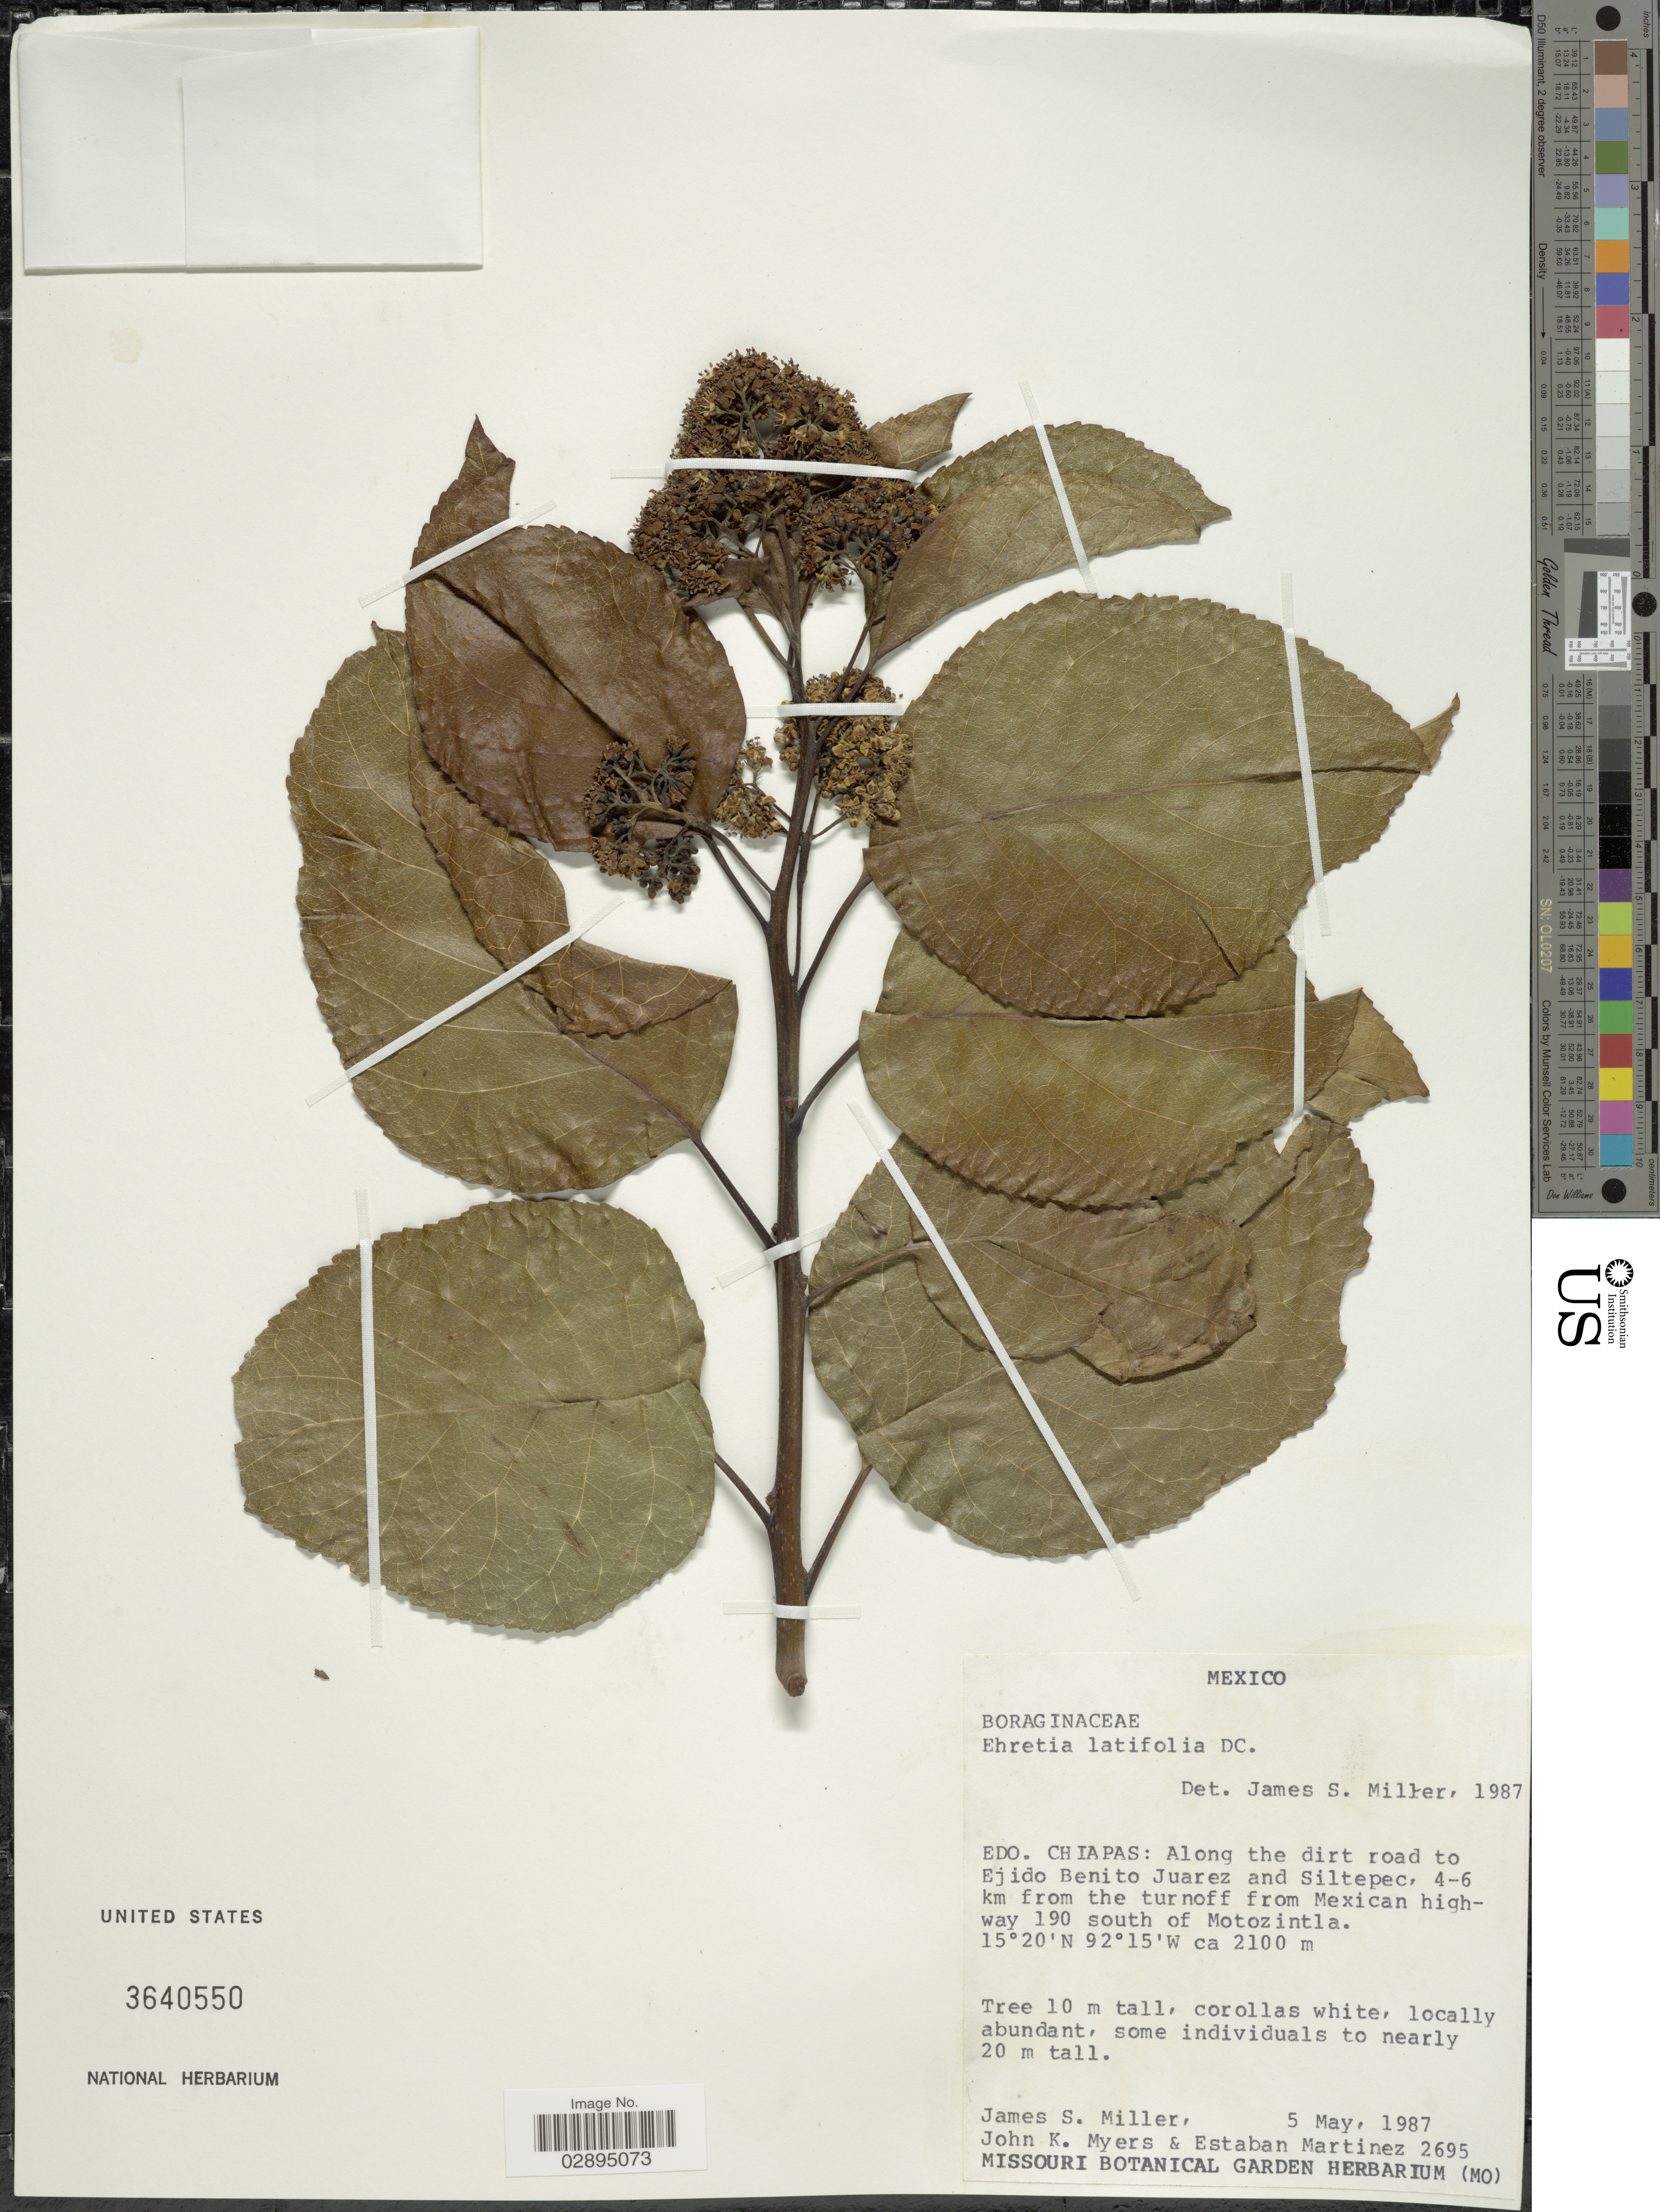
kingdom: Plantae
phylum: Tracheophyta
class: Magnoliopsida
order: Boraginales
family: Ehretiaceae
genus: Ehretia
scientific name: Ehretia latifolia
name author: DC.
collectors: J. S. Miller, J. Myers & E. Martínez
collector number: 2695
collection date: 1987-05-05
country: Mexico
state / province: Chiapas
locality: Edo. Chiapas: Along the dirt road to Ejido Benito Juarez and Siltepec, 4-6 km from the turnoff from Mexican highway 190 south of Motozintla.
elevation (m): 2100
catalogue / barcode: US 3640550